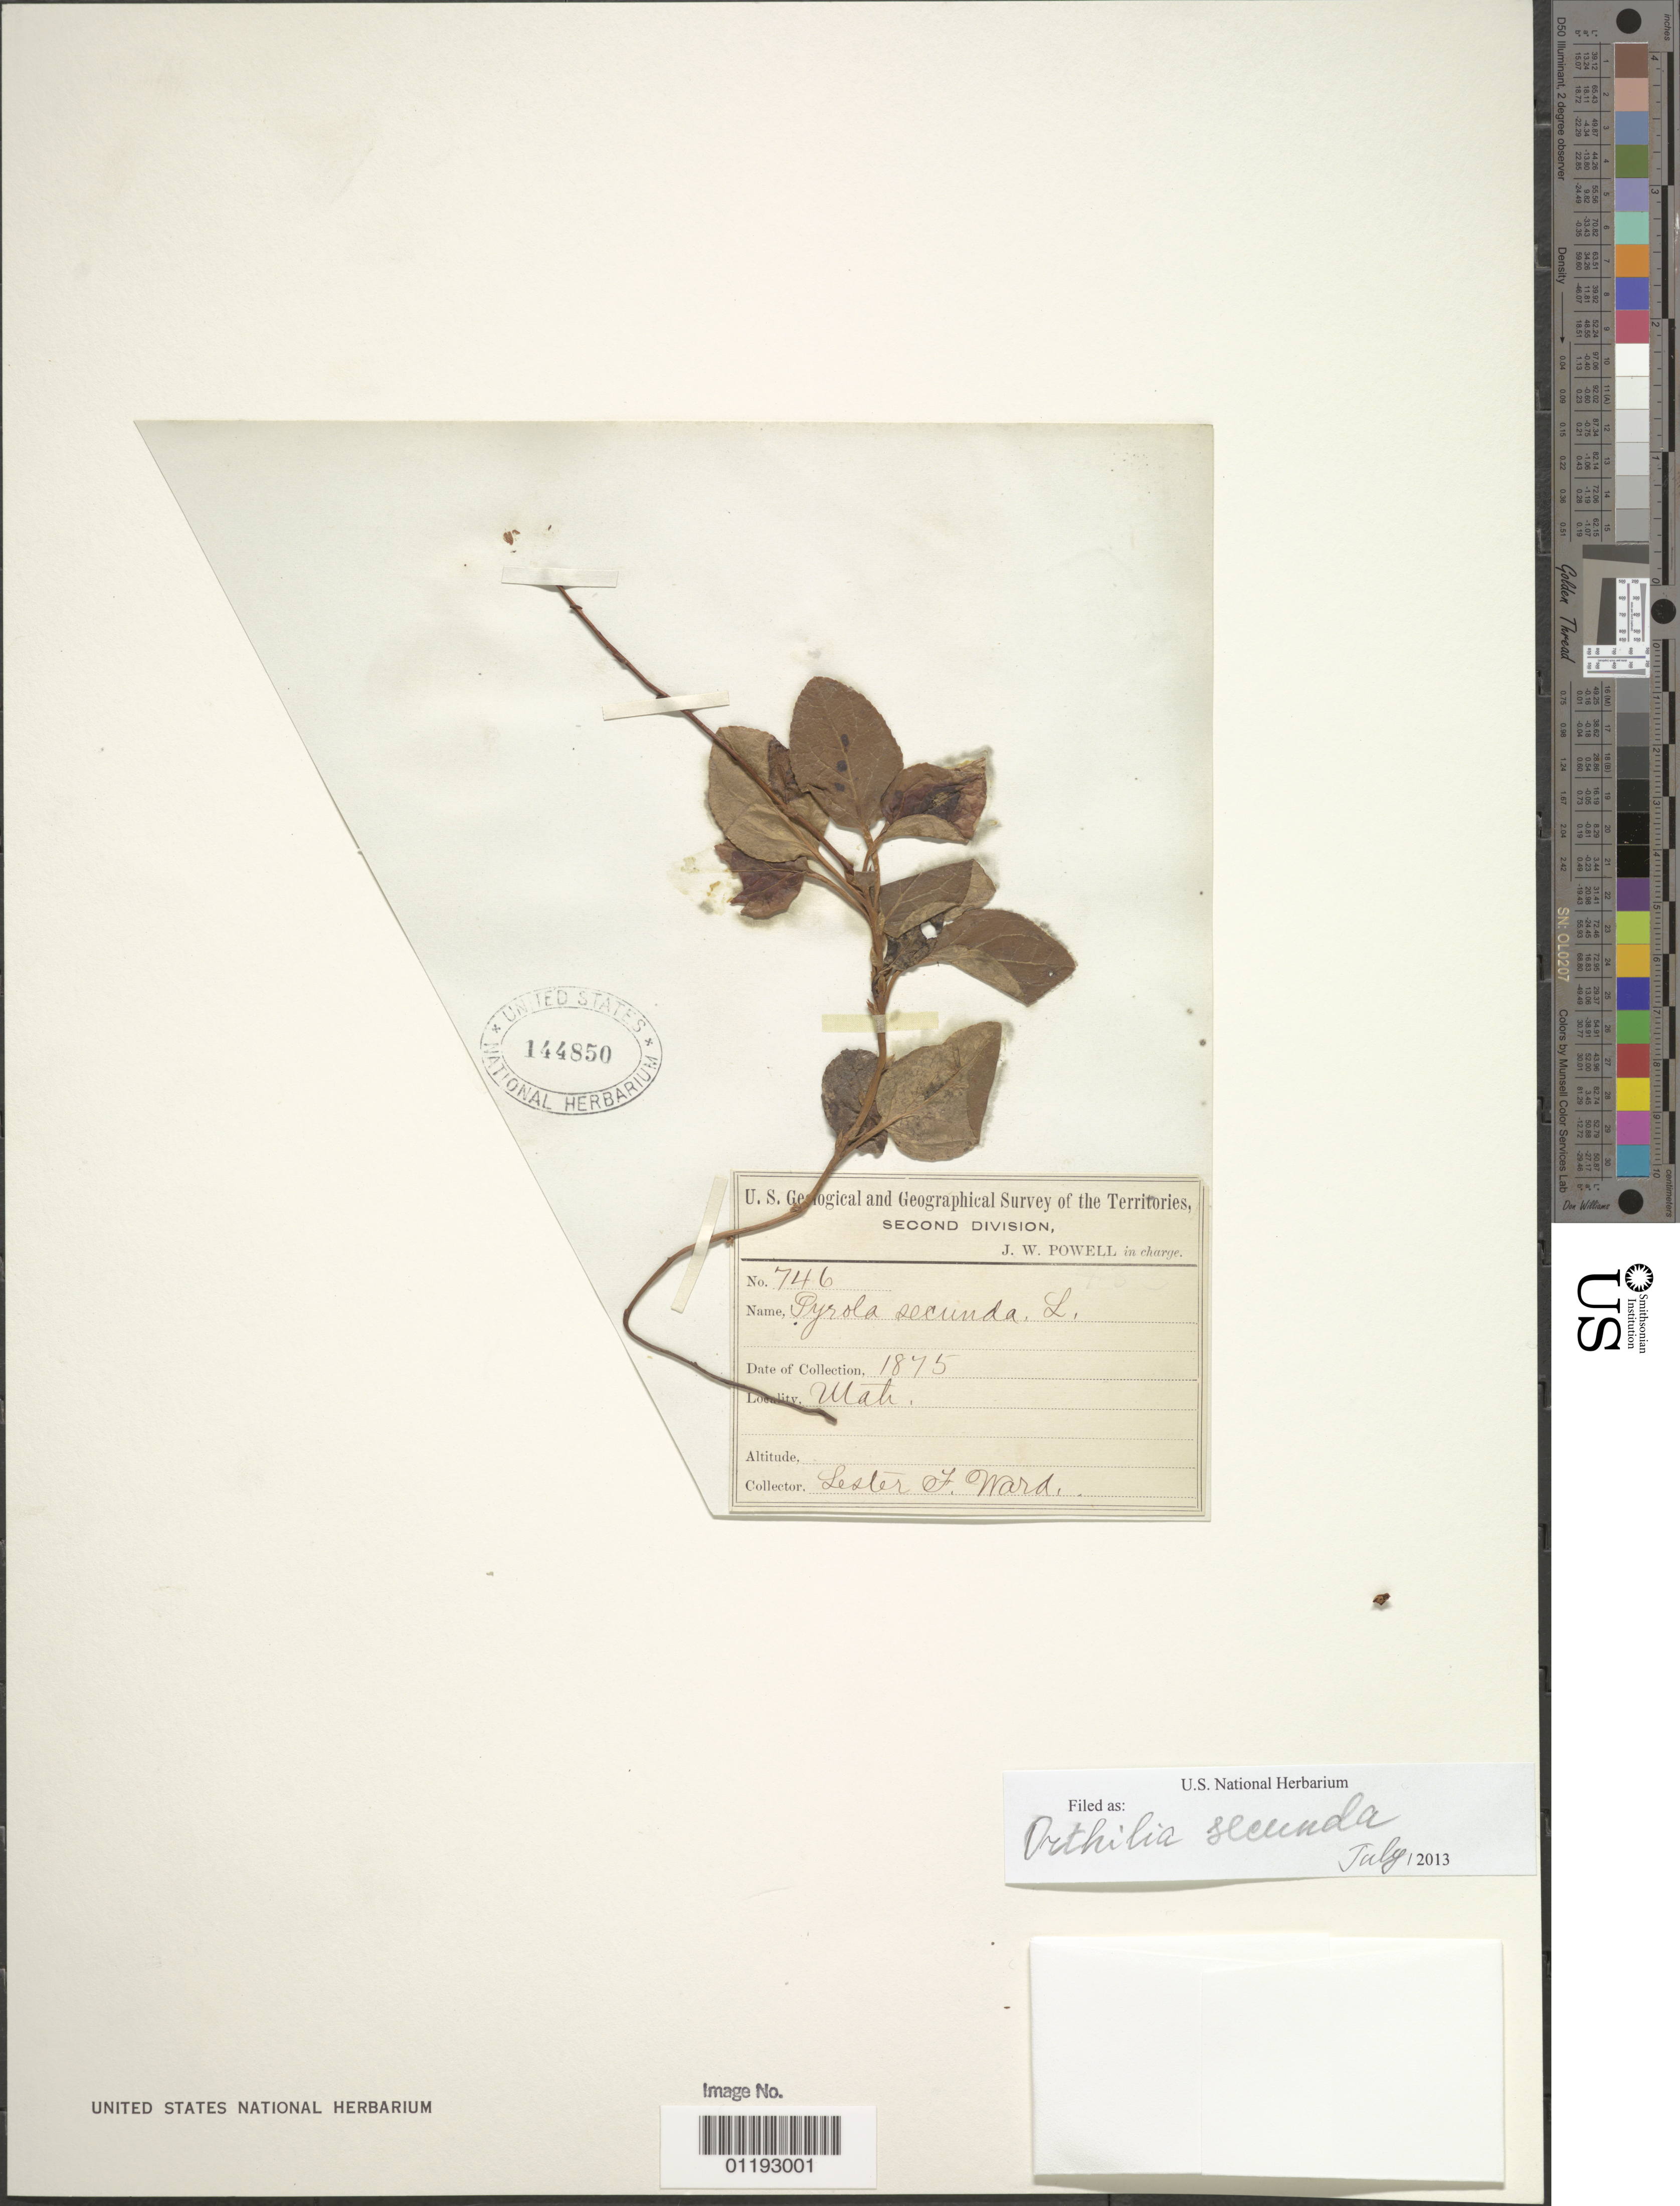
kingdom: Plantae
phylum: Tracheophyta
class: Magnoliopsida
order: Ericales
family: Ericaceae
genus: Orthilia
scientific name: Orthilia secunda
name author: (L.) House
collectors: L. F. Ward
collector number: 746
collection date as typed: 1875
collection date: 1875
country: United States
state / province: Utah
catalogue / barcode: US 144850